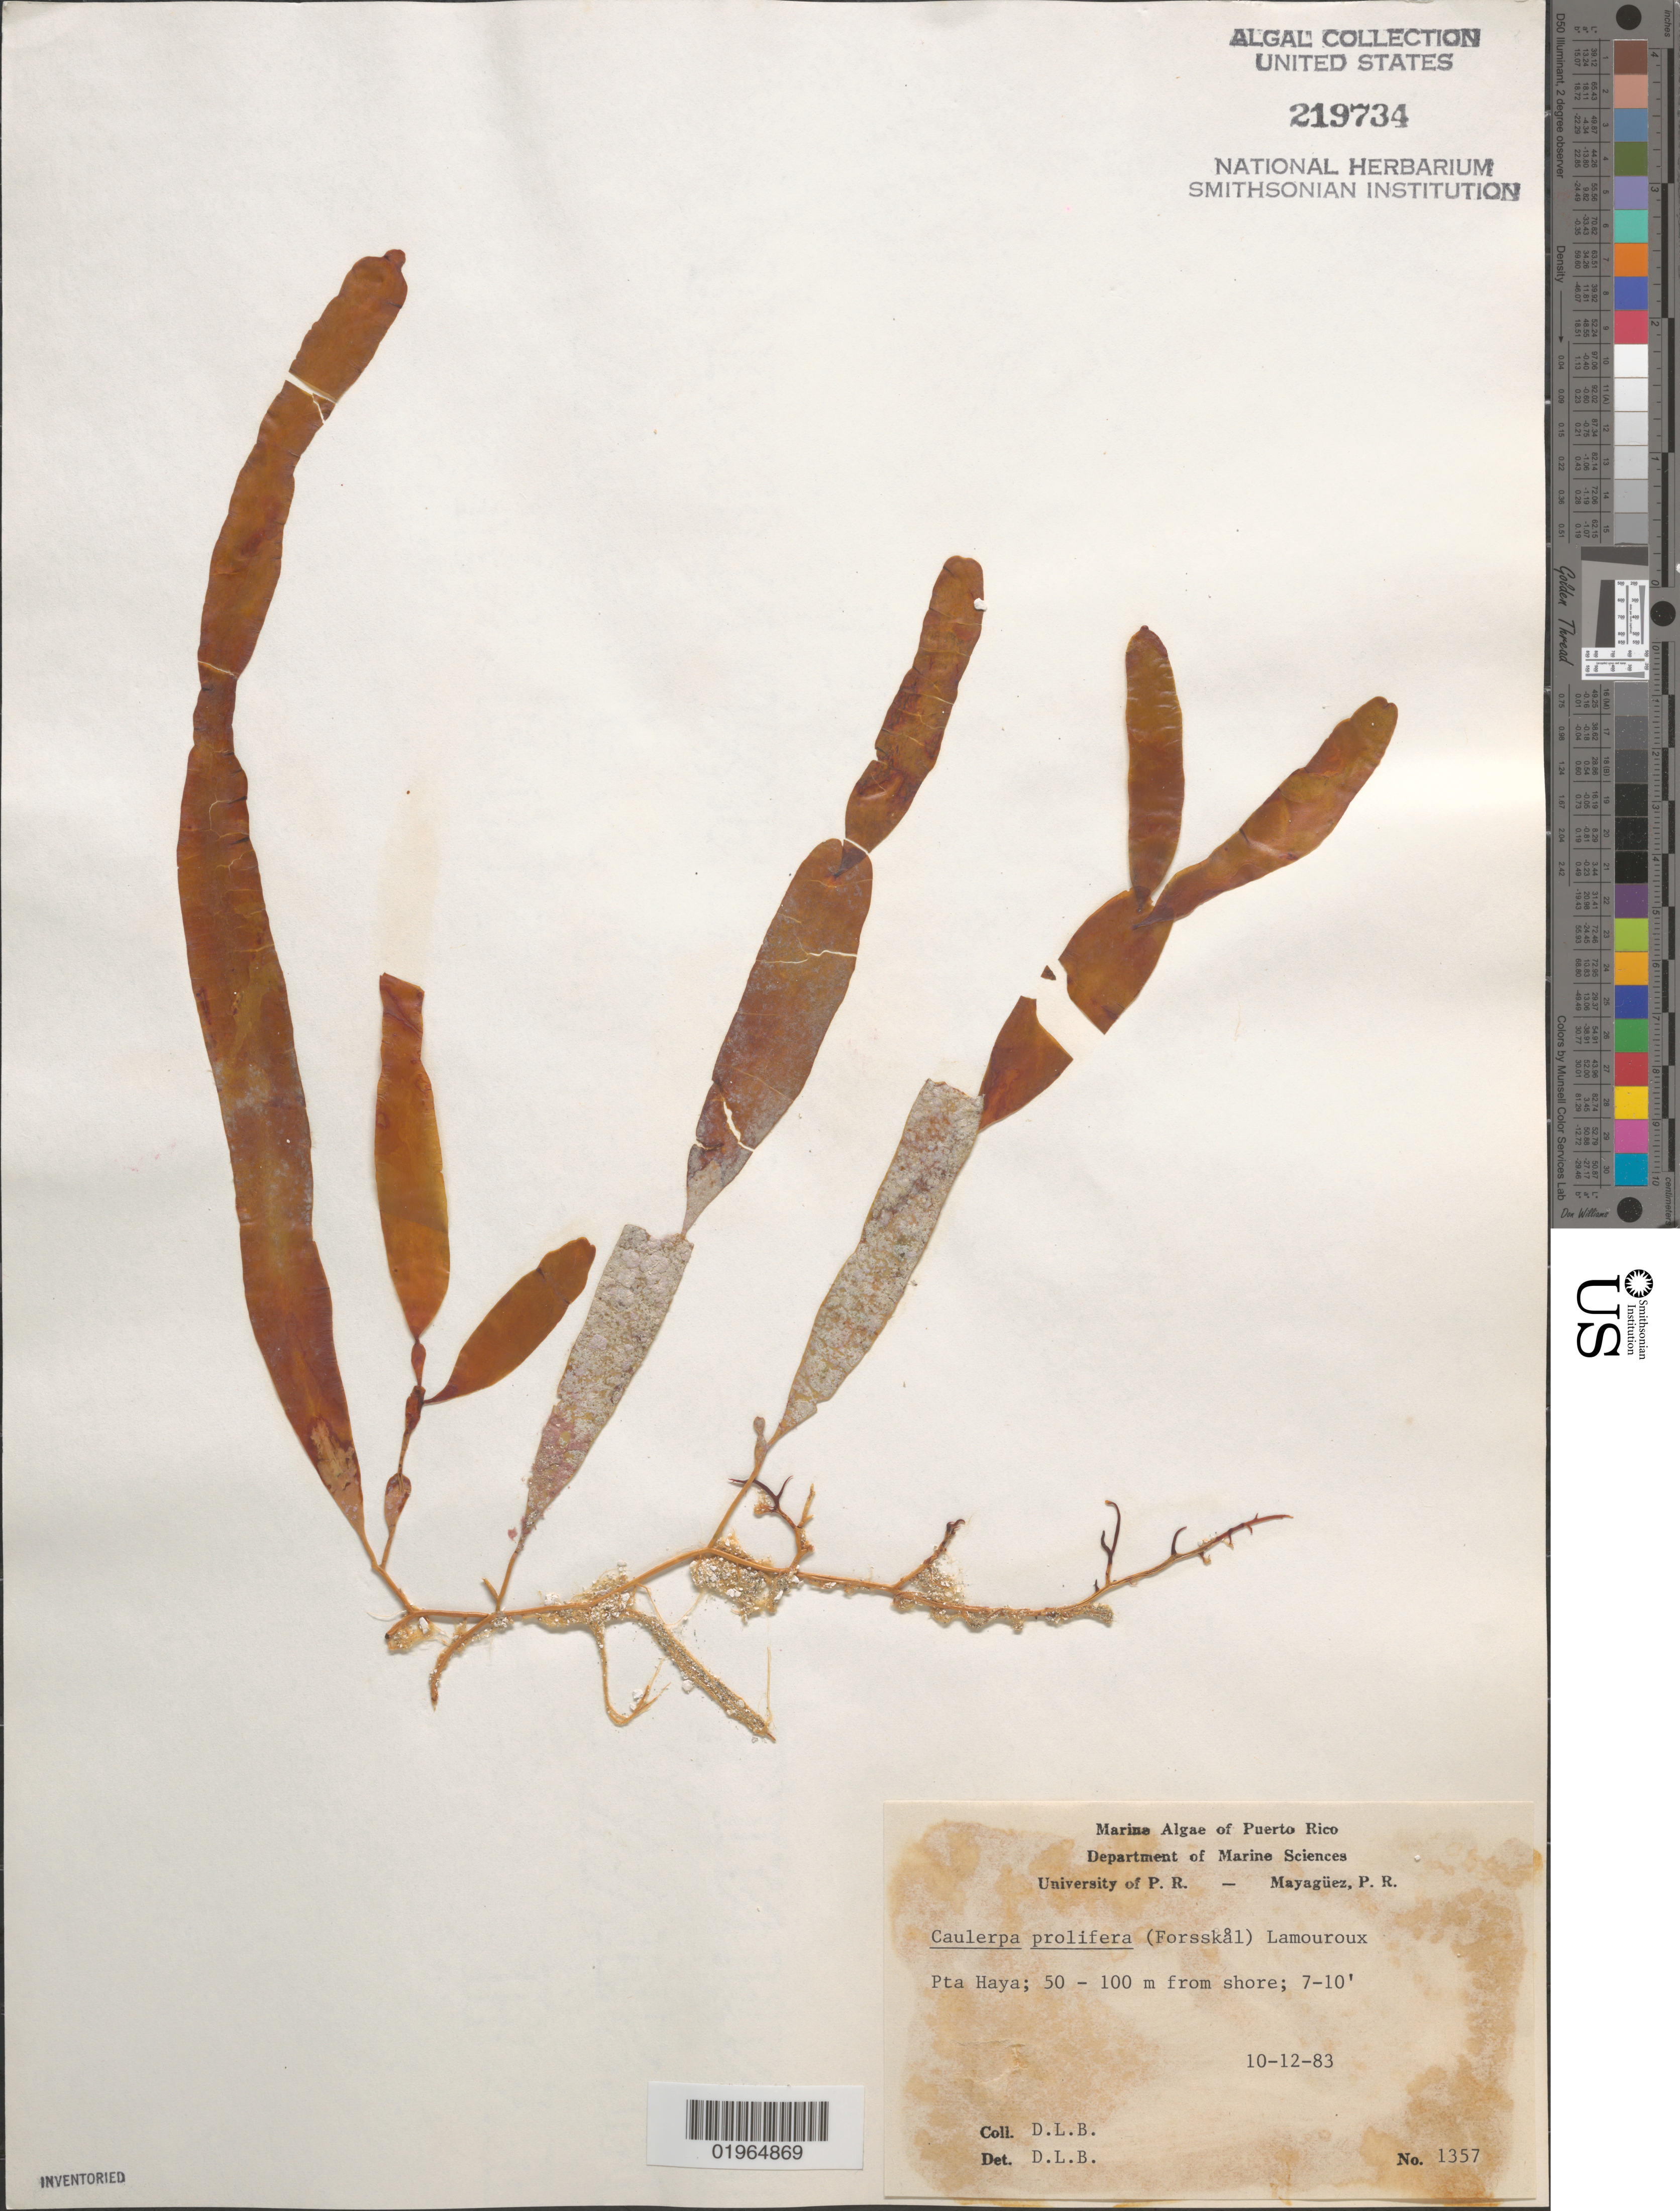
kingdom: Plantae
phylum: Chlorophyta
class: Ulvophyceae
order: Bryopsidales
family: Caulerpaceae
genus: Caulerpa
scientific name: Caulerpa prolifera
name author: (Forssk.) J.V.Lamouroux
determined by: Ballantine, D. L.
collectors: D.L. Ballantine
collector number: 1357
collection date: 1983-10-12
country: Puerto Rico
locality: Pta Haya; 50 - 100m from shore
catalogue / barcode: US 219734